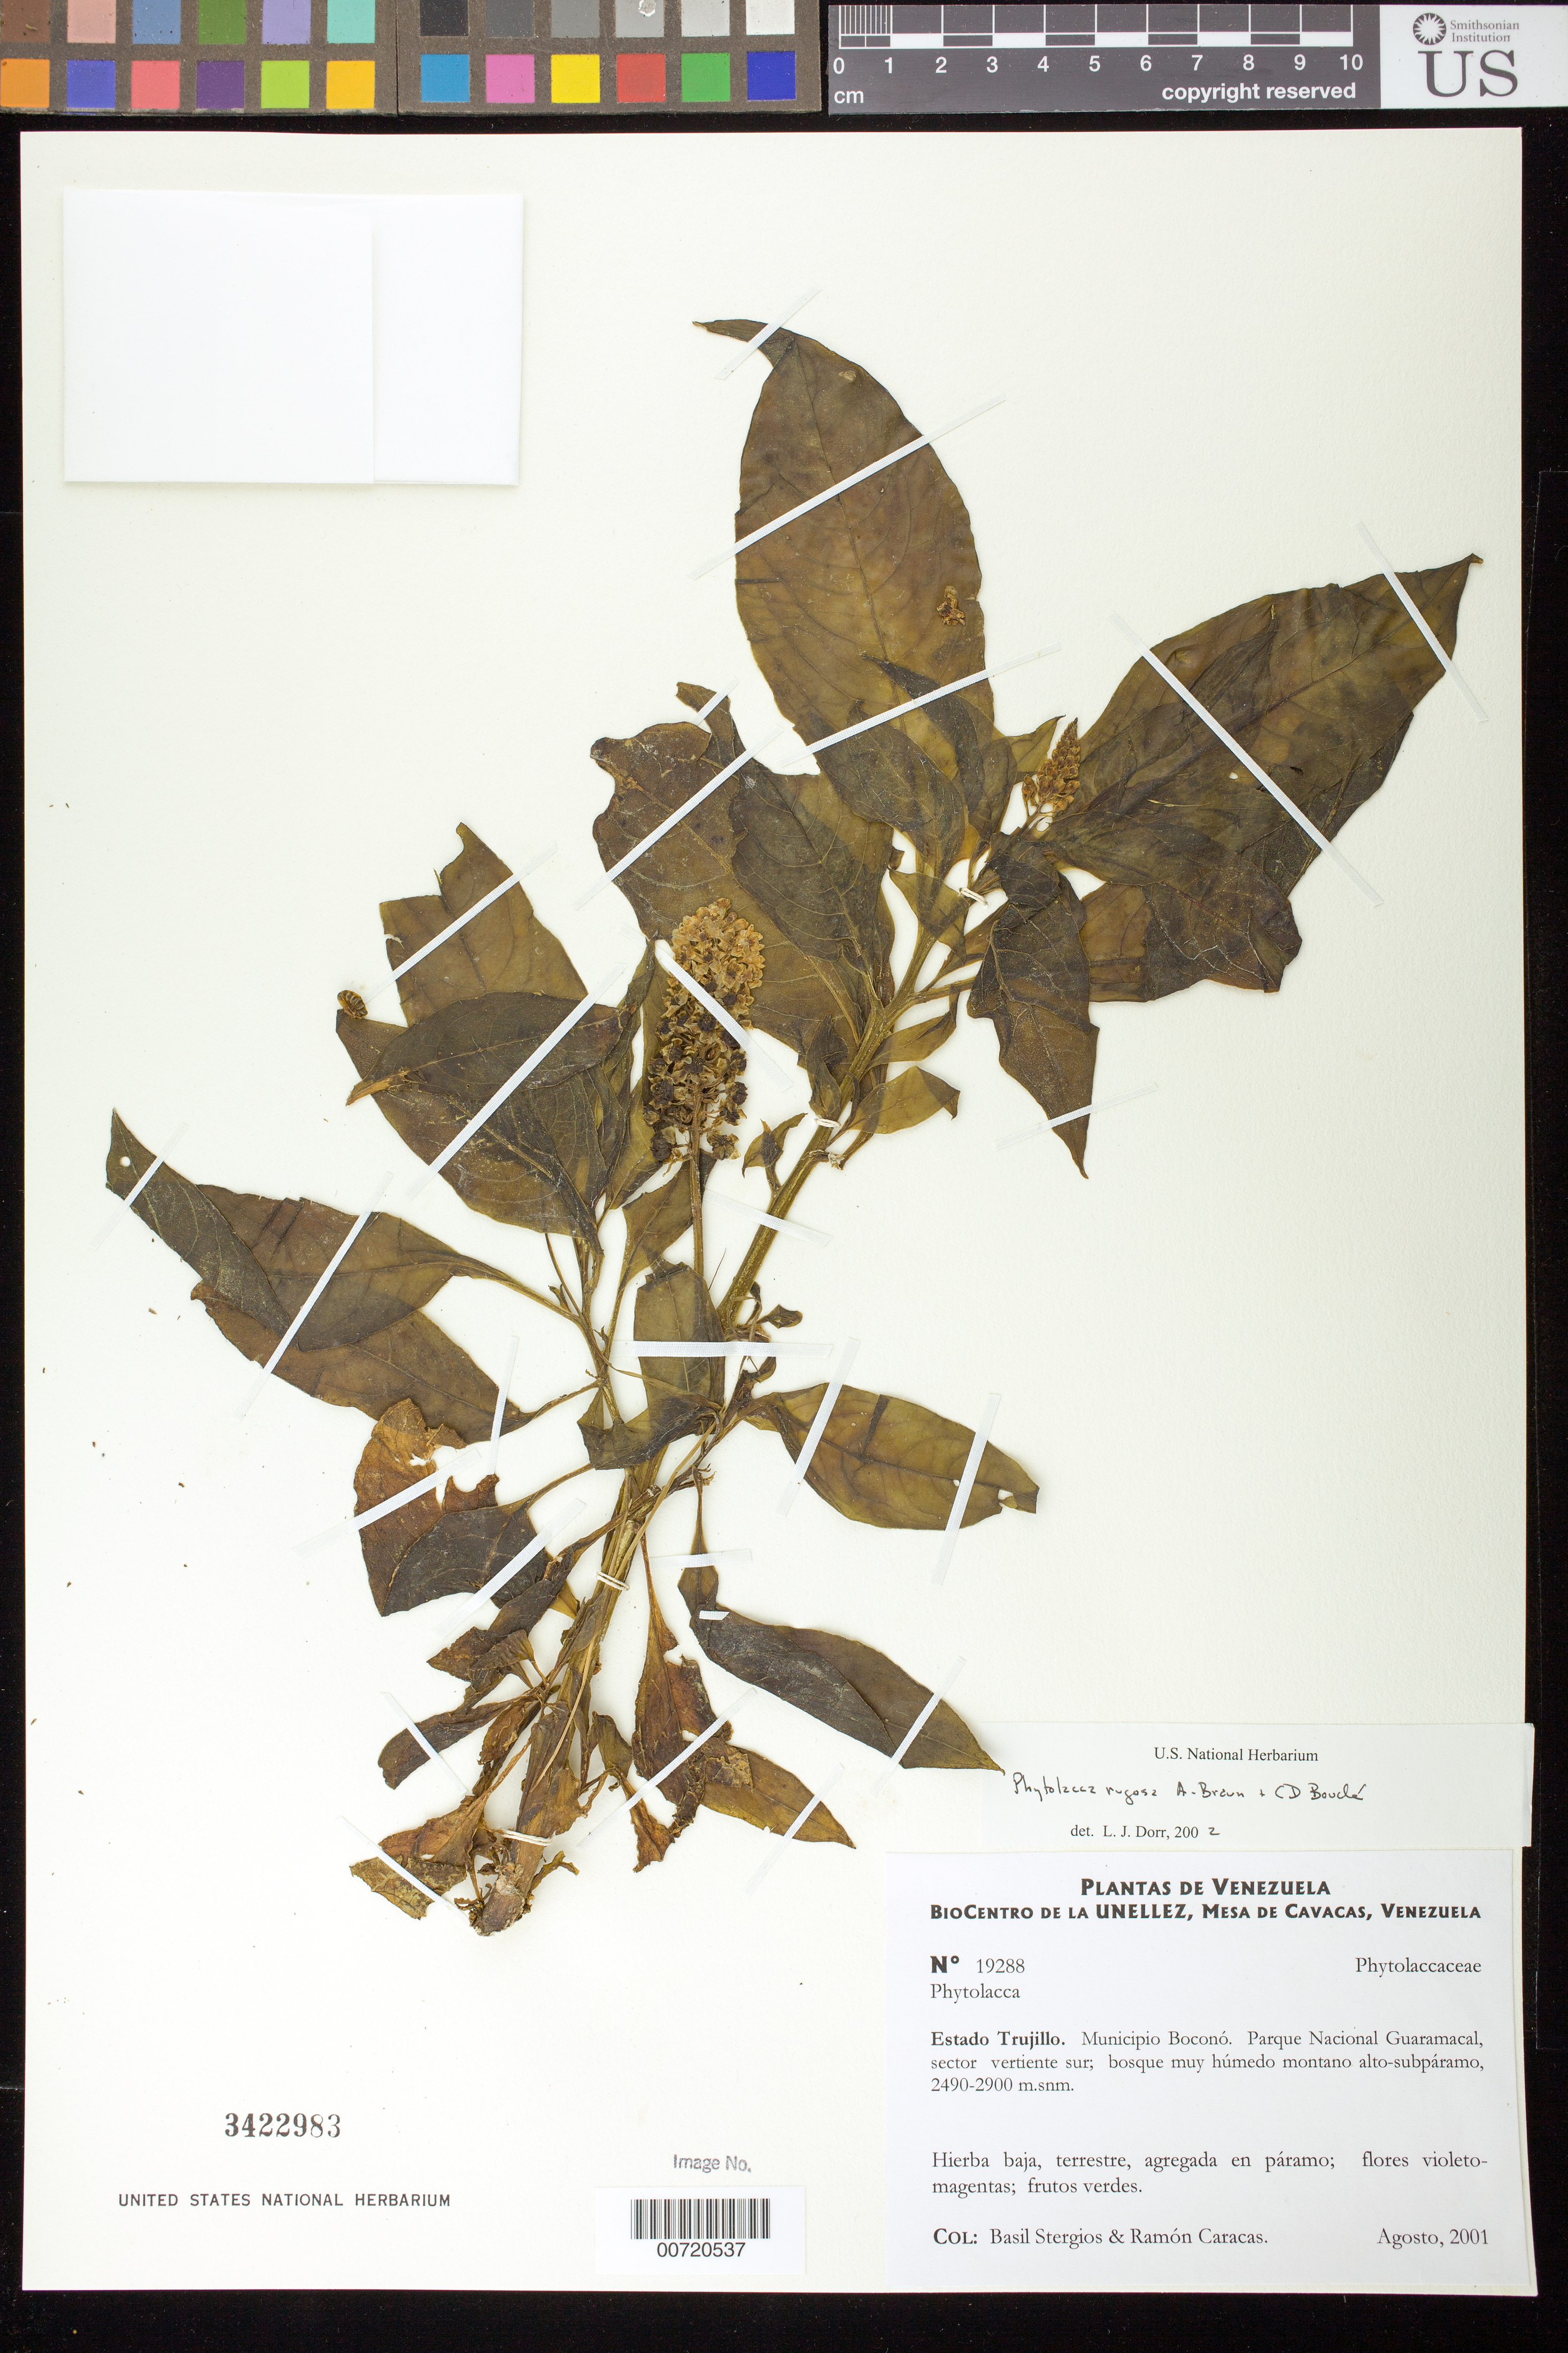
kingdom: Plantae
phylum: Tracheophyta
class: Magnoliopsida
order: Caryophyllales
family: Phytolaccaceae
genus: Phytolacca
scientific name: Phytolacca rugosa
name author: A. Braun & C.D. Bouché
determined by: Dorr, L. J., (BOT), Smithsonian Institution - National Museum of Natural History (UNITED STATES)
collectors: B. G. Stergios & R. Caracas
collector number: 19288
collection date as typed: Aug 2001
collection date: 2001-08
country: Venezuela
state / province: Trujillo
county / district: Boconó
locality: Parque Nacional Guaramacal, vertiente sur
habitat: Bosque muy húmedo montano alto-subpáramo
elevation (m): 2490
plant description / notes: PORT, US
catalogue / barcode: US 3422983